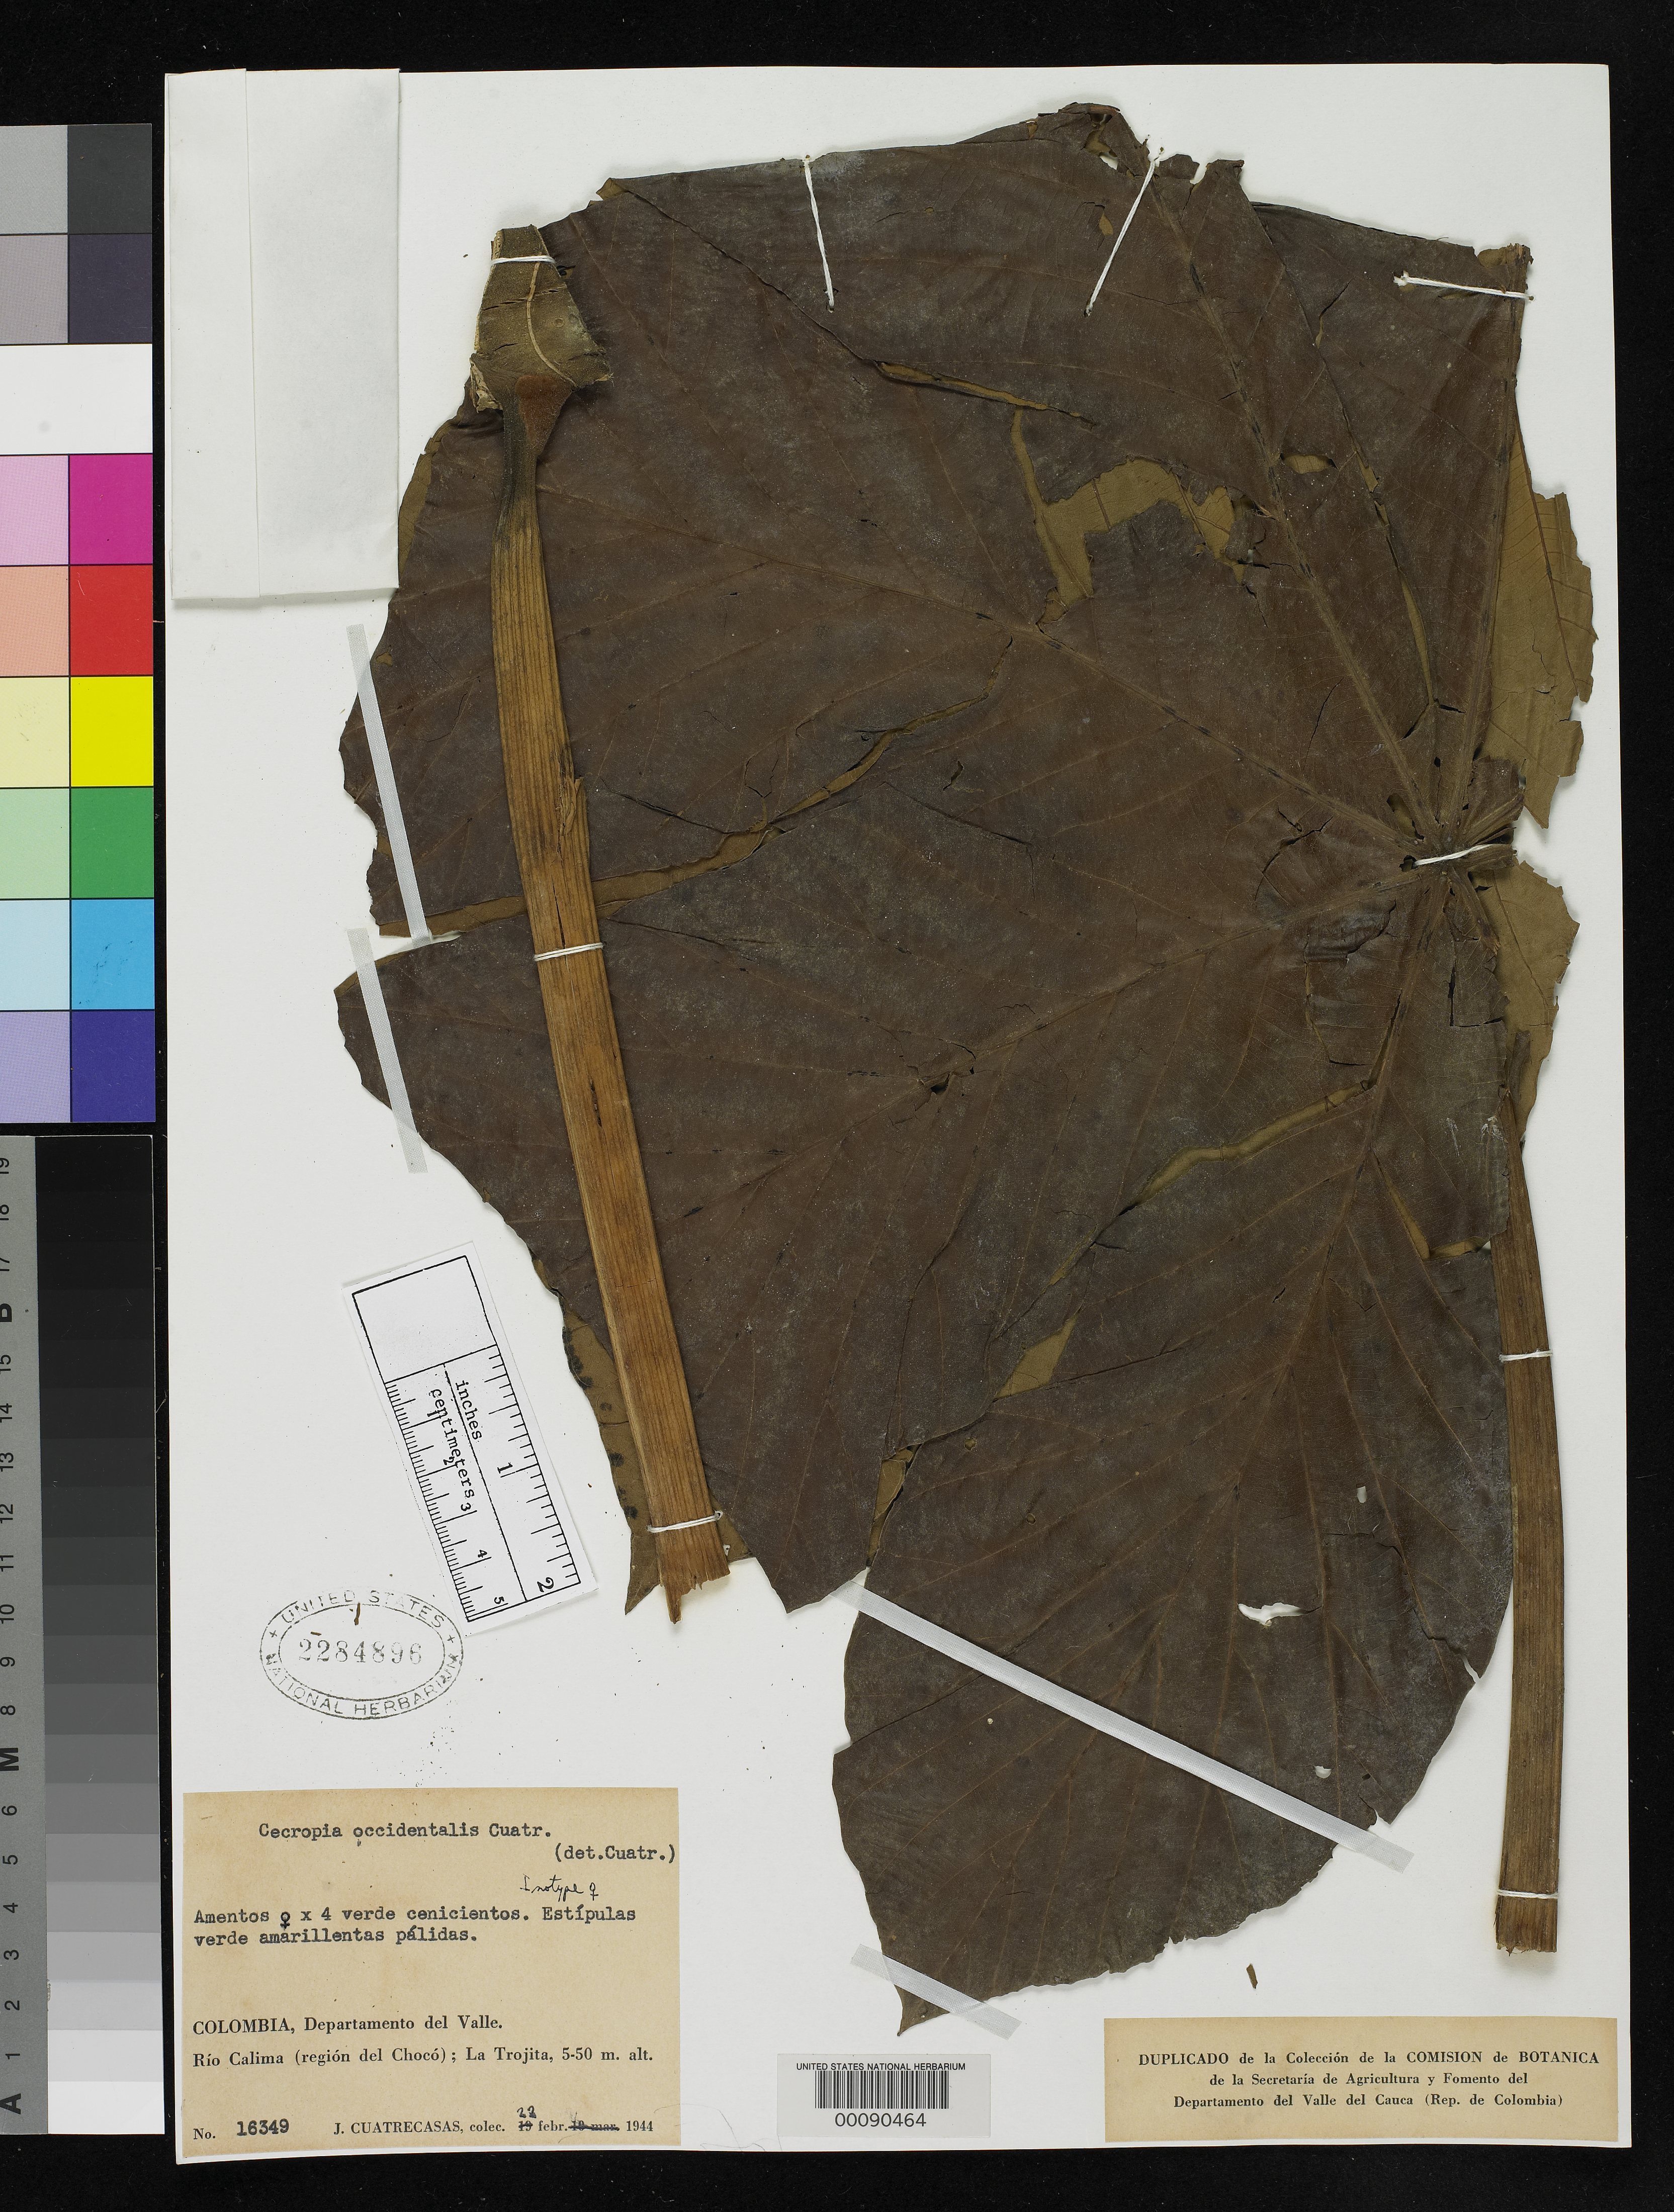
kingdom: Plantae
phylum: Tracheophyta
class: Magnoliopsida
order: Rosales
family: Urticaceae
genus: Cecropia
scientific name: Cecropia occidentalis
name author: Cuatrec.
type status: Syntype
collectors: J. Cuatrecasas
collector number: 16349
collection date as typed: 22 Feb 1944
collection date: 1944-02-22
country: Colombia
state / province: Valle del Cauca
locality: Rio Calima (región del Chocó), La Tojita.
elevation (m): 5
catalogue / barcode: US 2284896